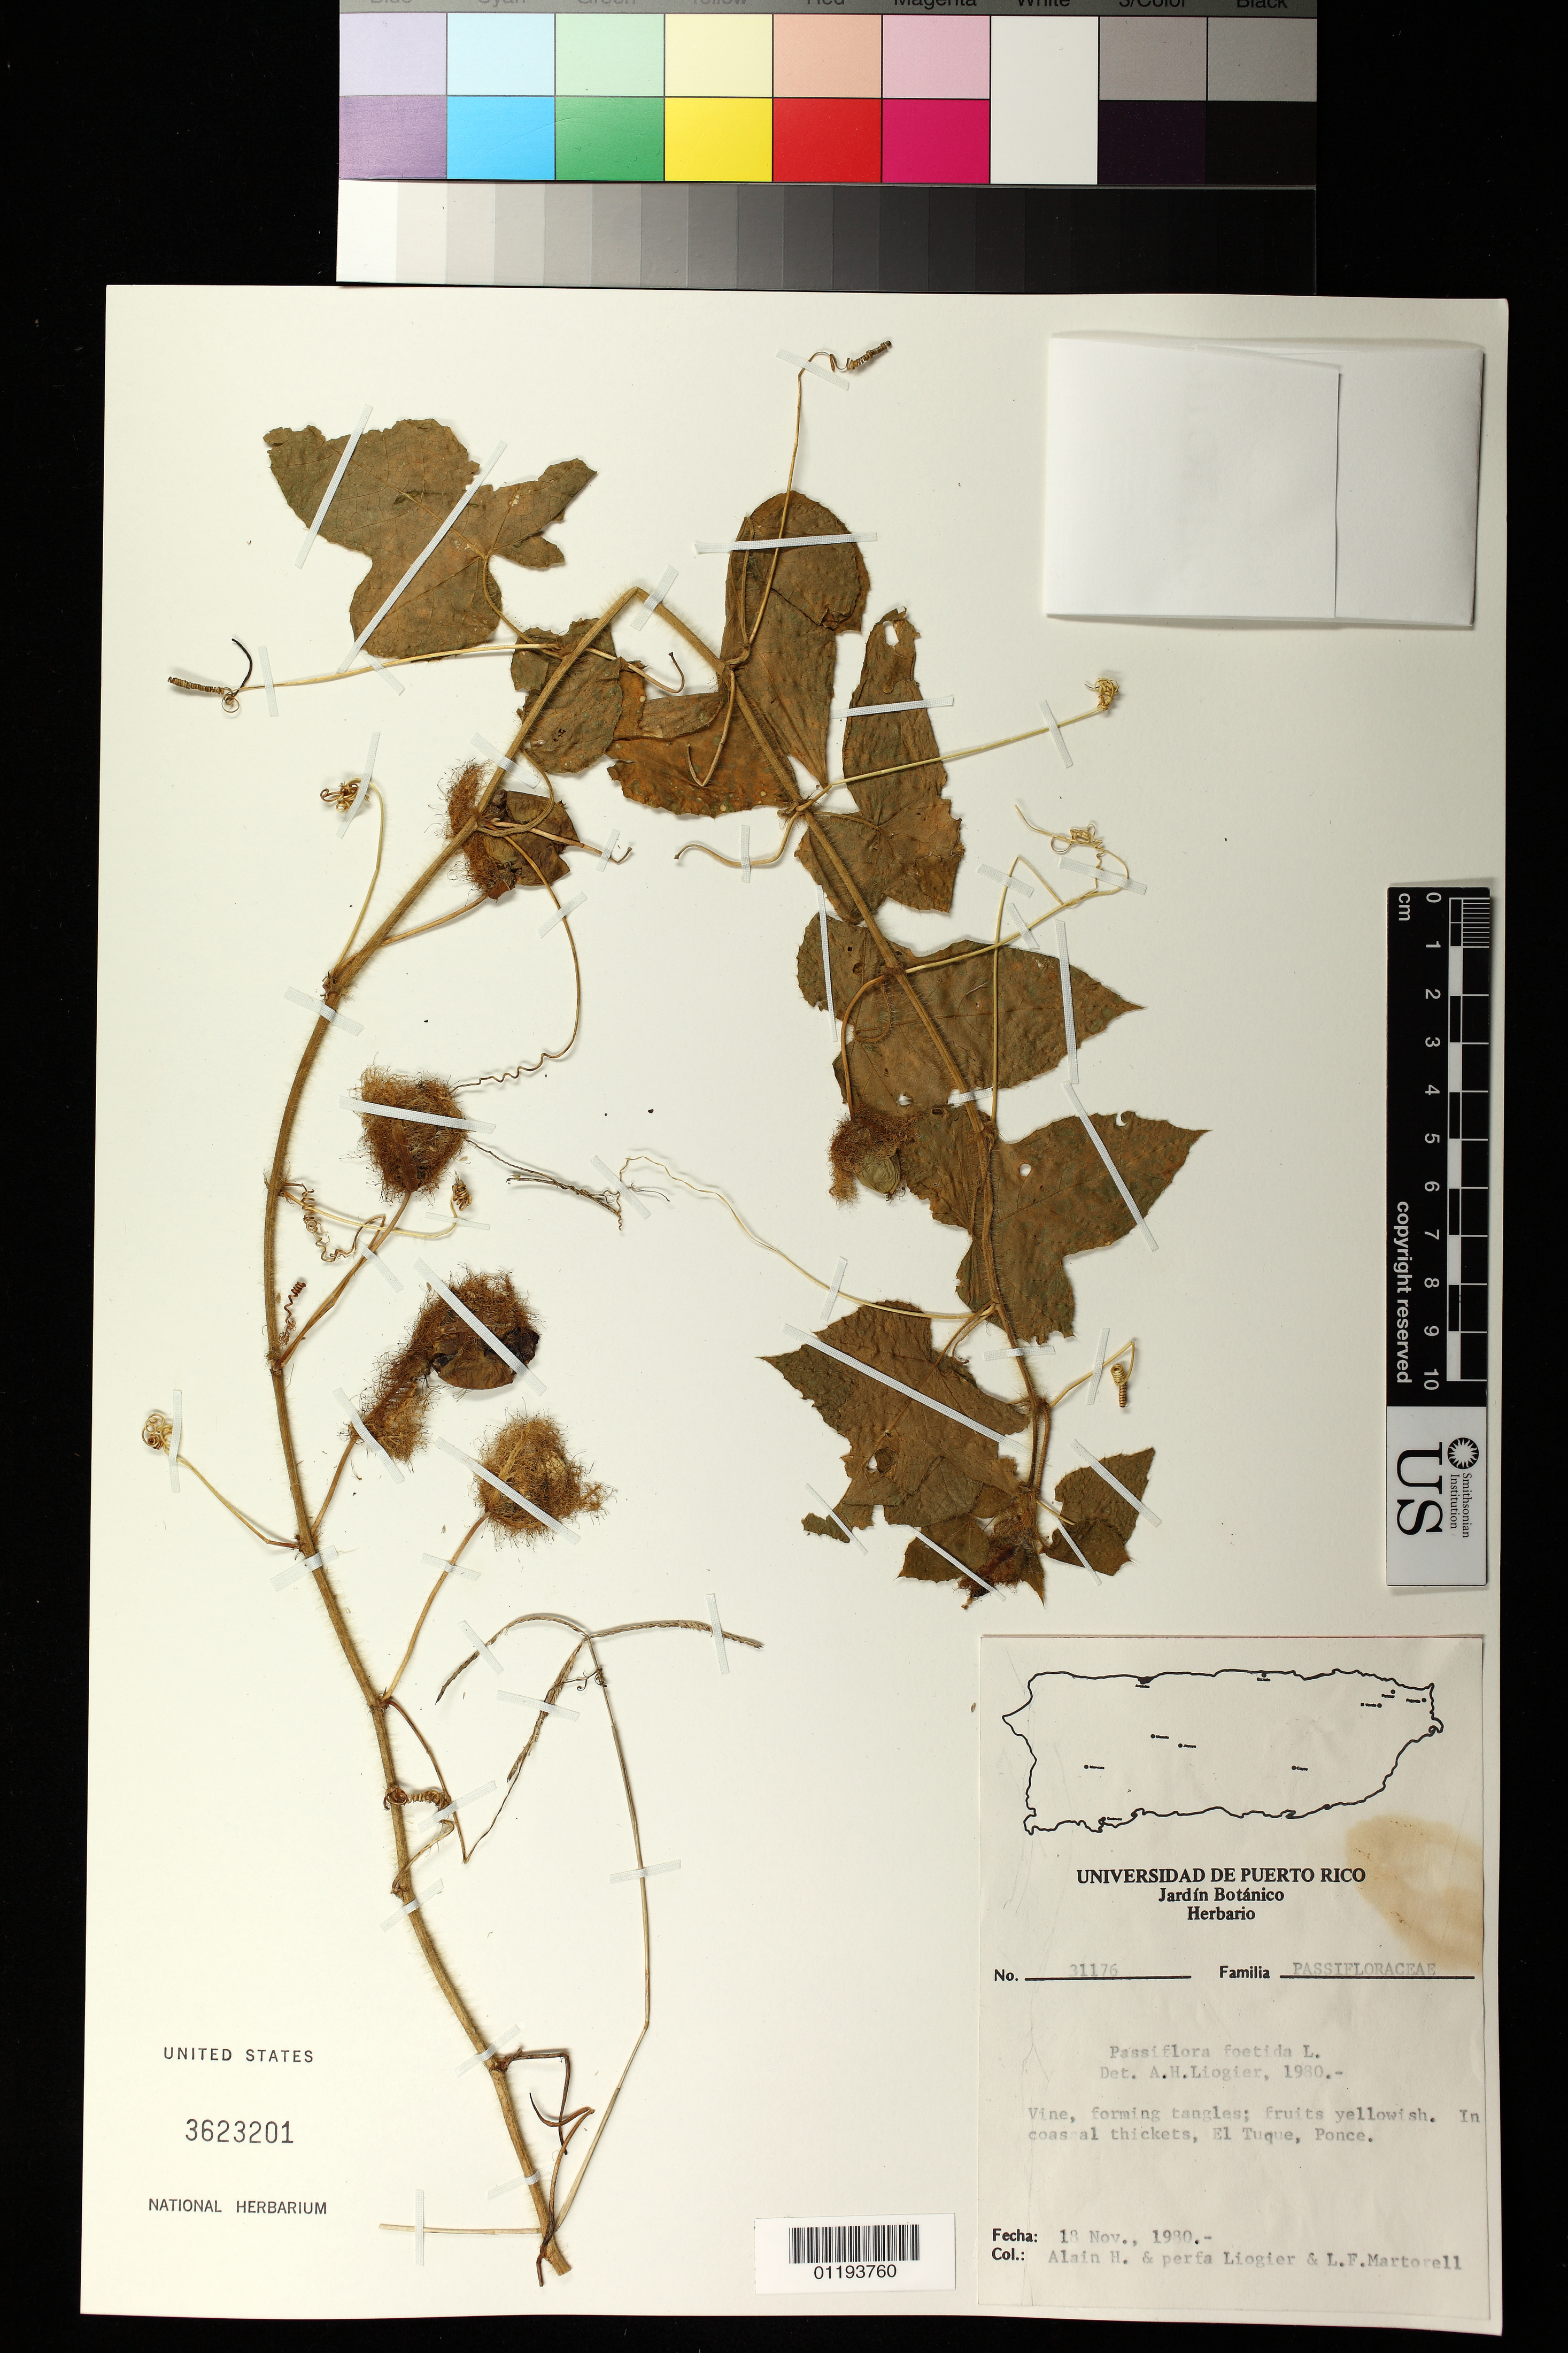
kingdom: Plantae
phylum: Tracheophyta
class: Magnoliopsida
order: Malpighiales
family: Passifloraceae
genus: Passiflora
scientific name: Passiflora foetida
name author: L.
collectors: A. H. Liogier & J. Martorell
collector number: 31176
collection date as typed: Nov 13 1930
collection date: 1930-11-13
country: Puerto Rico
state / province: Ponce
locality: El Tuque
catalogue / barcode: US 3623201